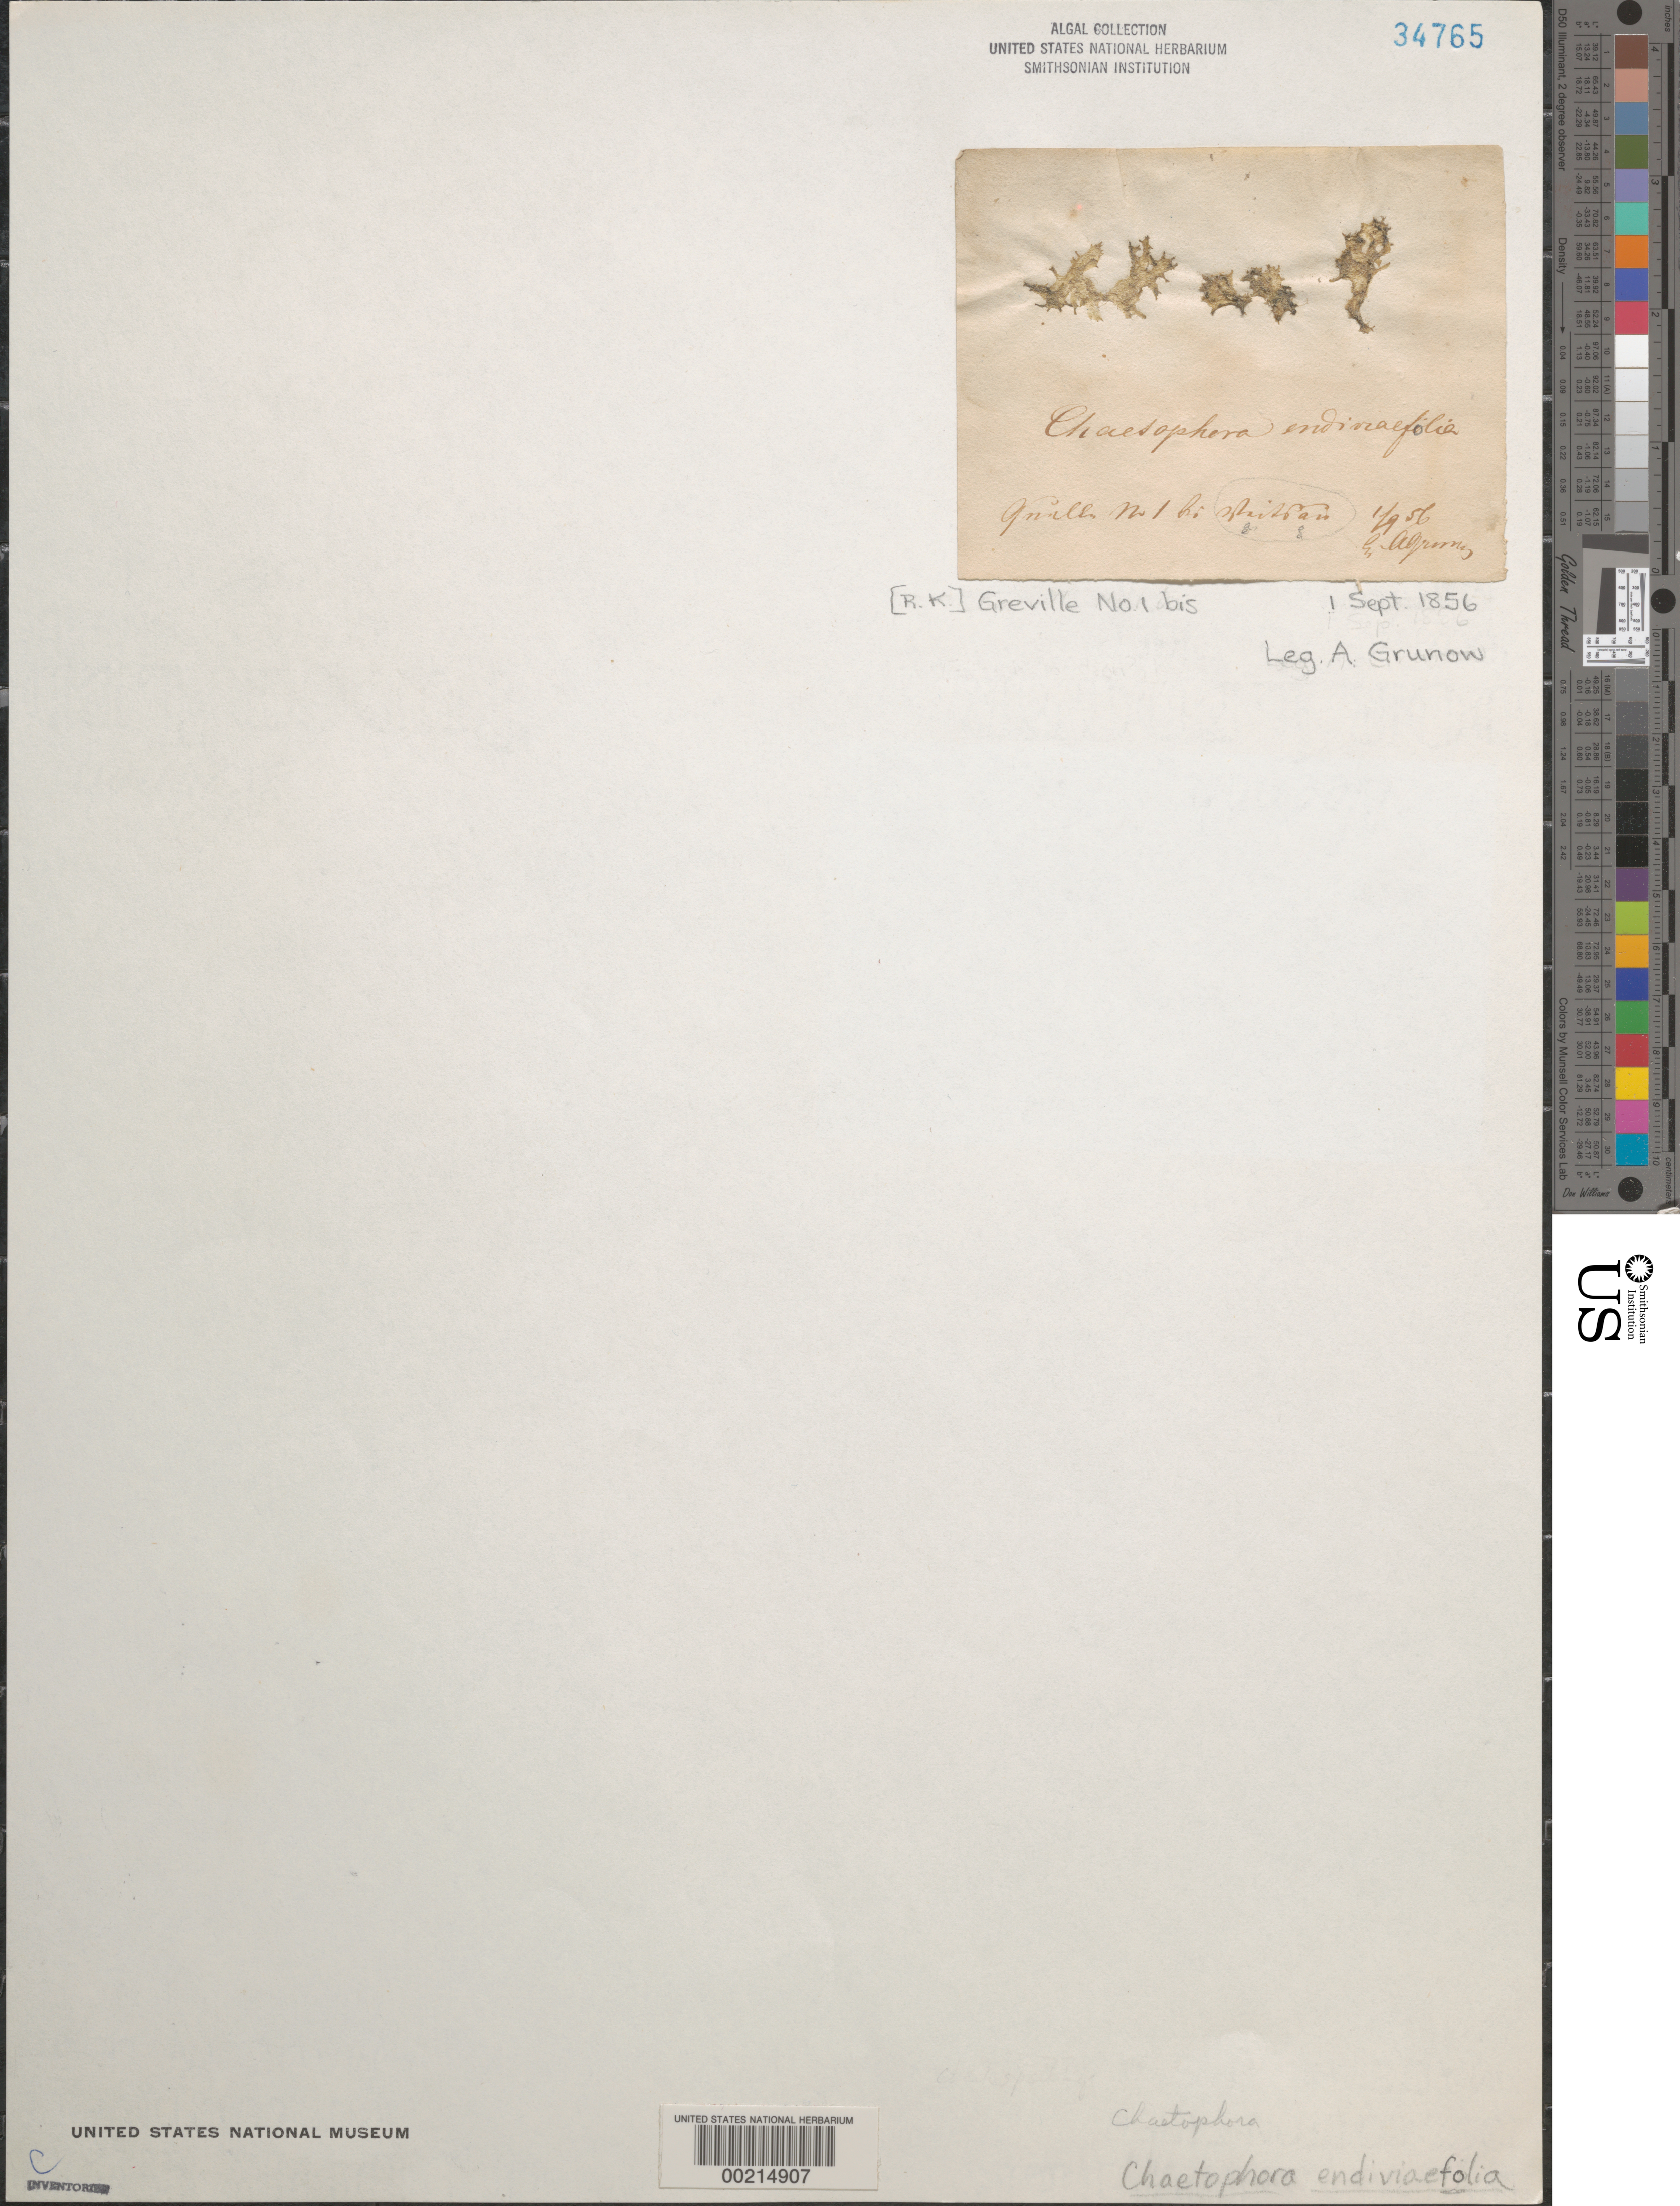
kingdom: Plantae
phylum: Tracheophyta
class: Magnoliopsida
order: Asterales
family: Asteraceae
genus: Chaetophora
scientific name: Chaetophora lobata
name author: Schrank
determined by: Algae name updating Project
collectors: A. Grunow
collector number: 1 Bis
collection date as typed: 01 Sep 1856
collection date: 1856-09-01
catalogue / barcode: US 34765